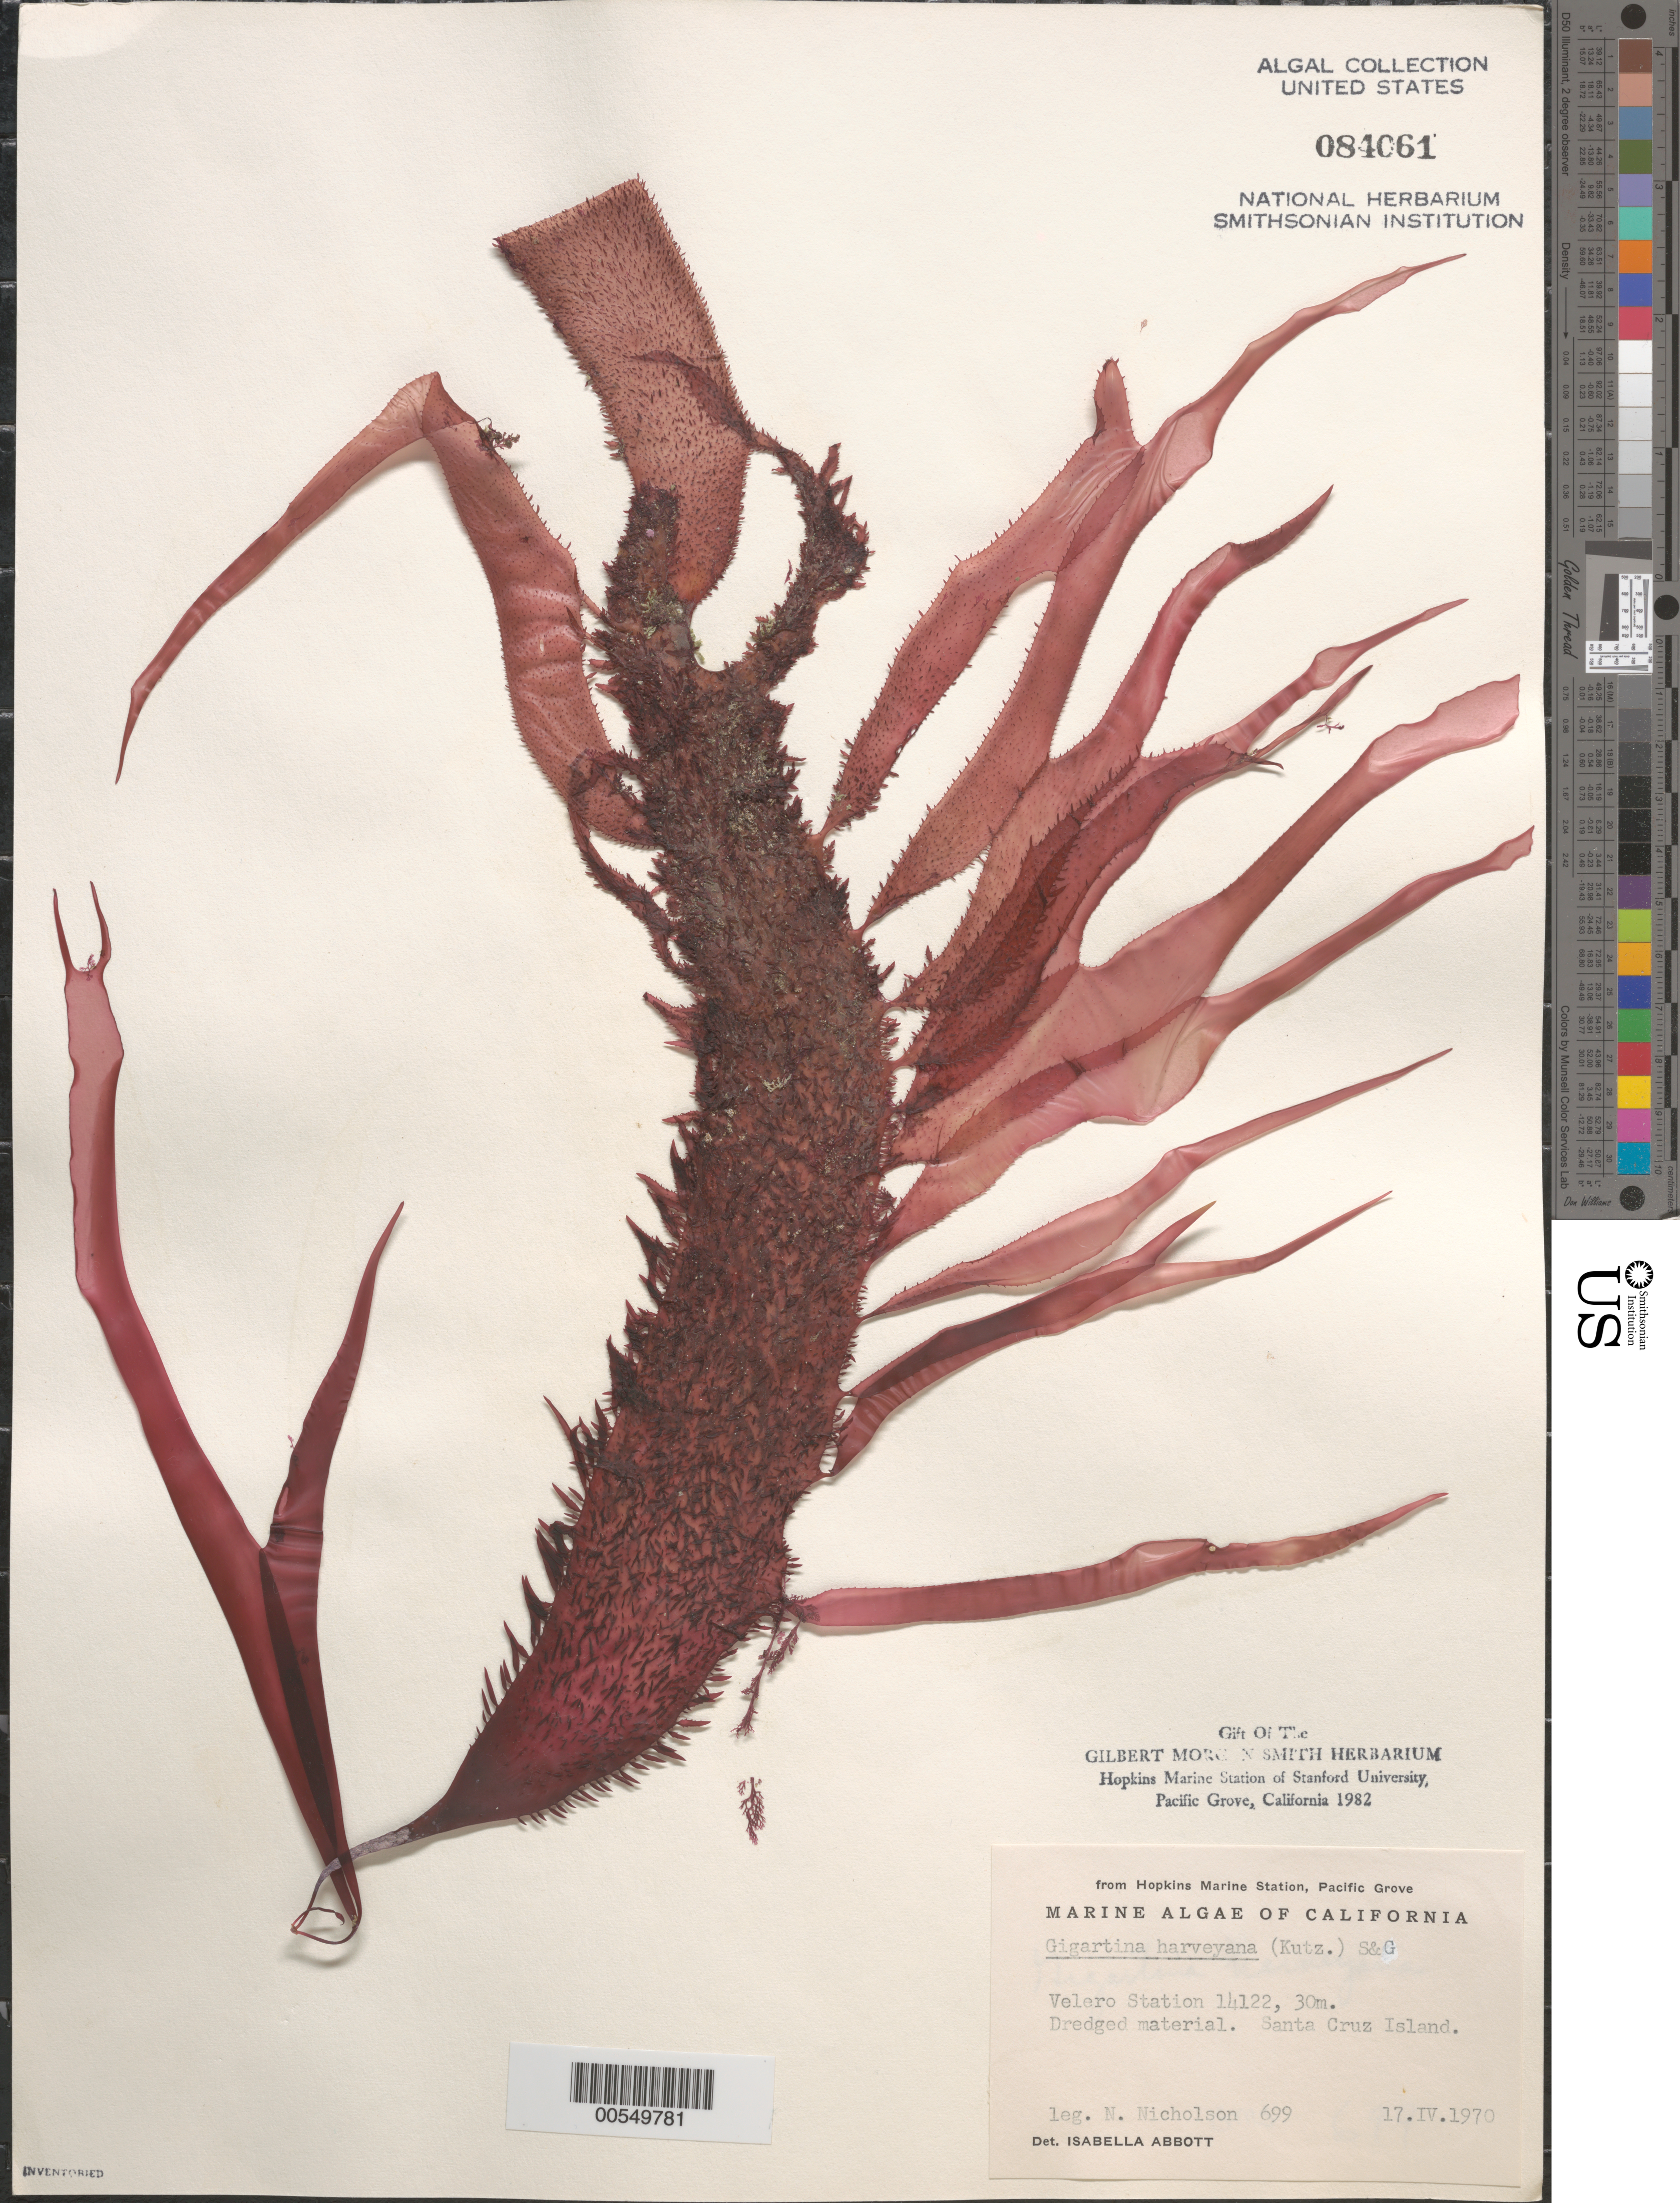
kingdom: Plantae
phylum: Rhodophyta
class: Florideophyceae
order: Gigartinales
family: Gigartinaceae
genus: Chondracanthus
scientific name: Chondracanthus harveyanus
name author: (Kütz.) Guiry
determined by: Algae name updating Project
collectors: N. Nicholson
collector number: Nln 699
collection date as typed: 17 Apr 1970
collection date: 1970-04-17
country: United States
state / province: California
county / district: Santa Barbara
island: Santa Cruz Island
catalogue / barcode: US 84061